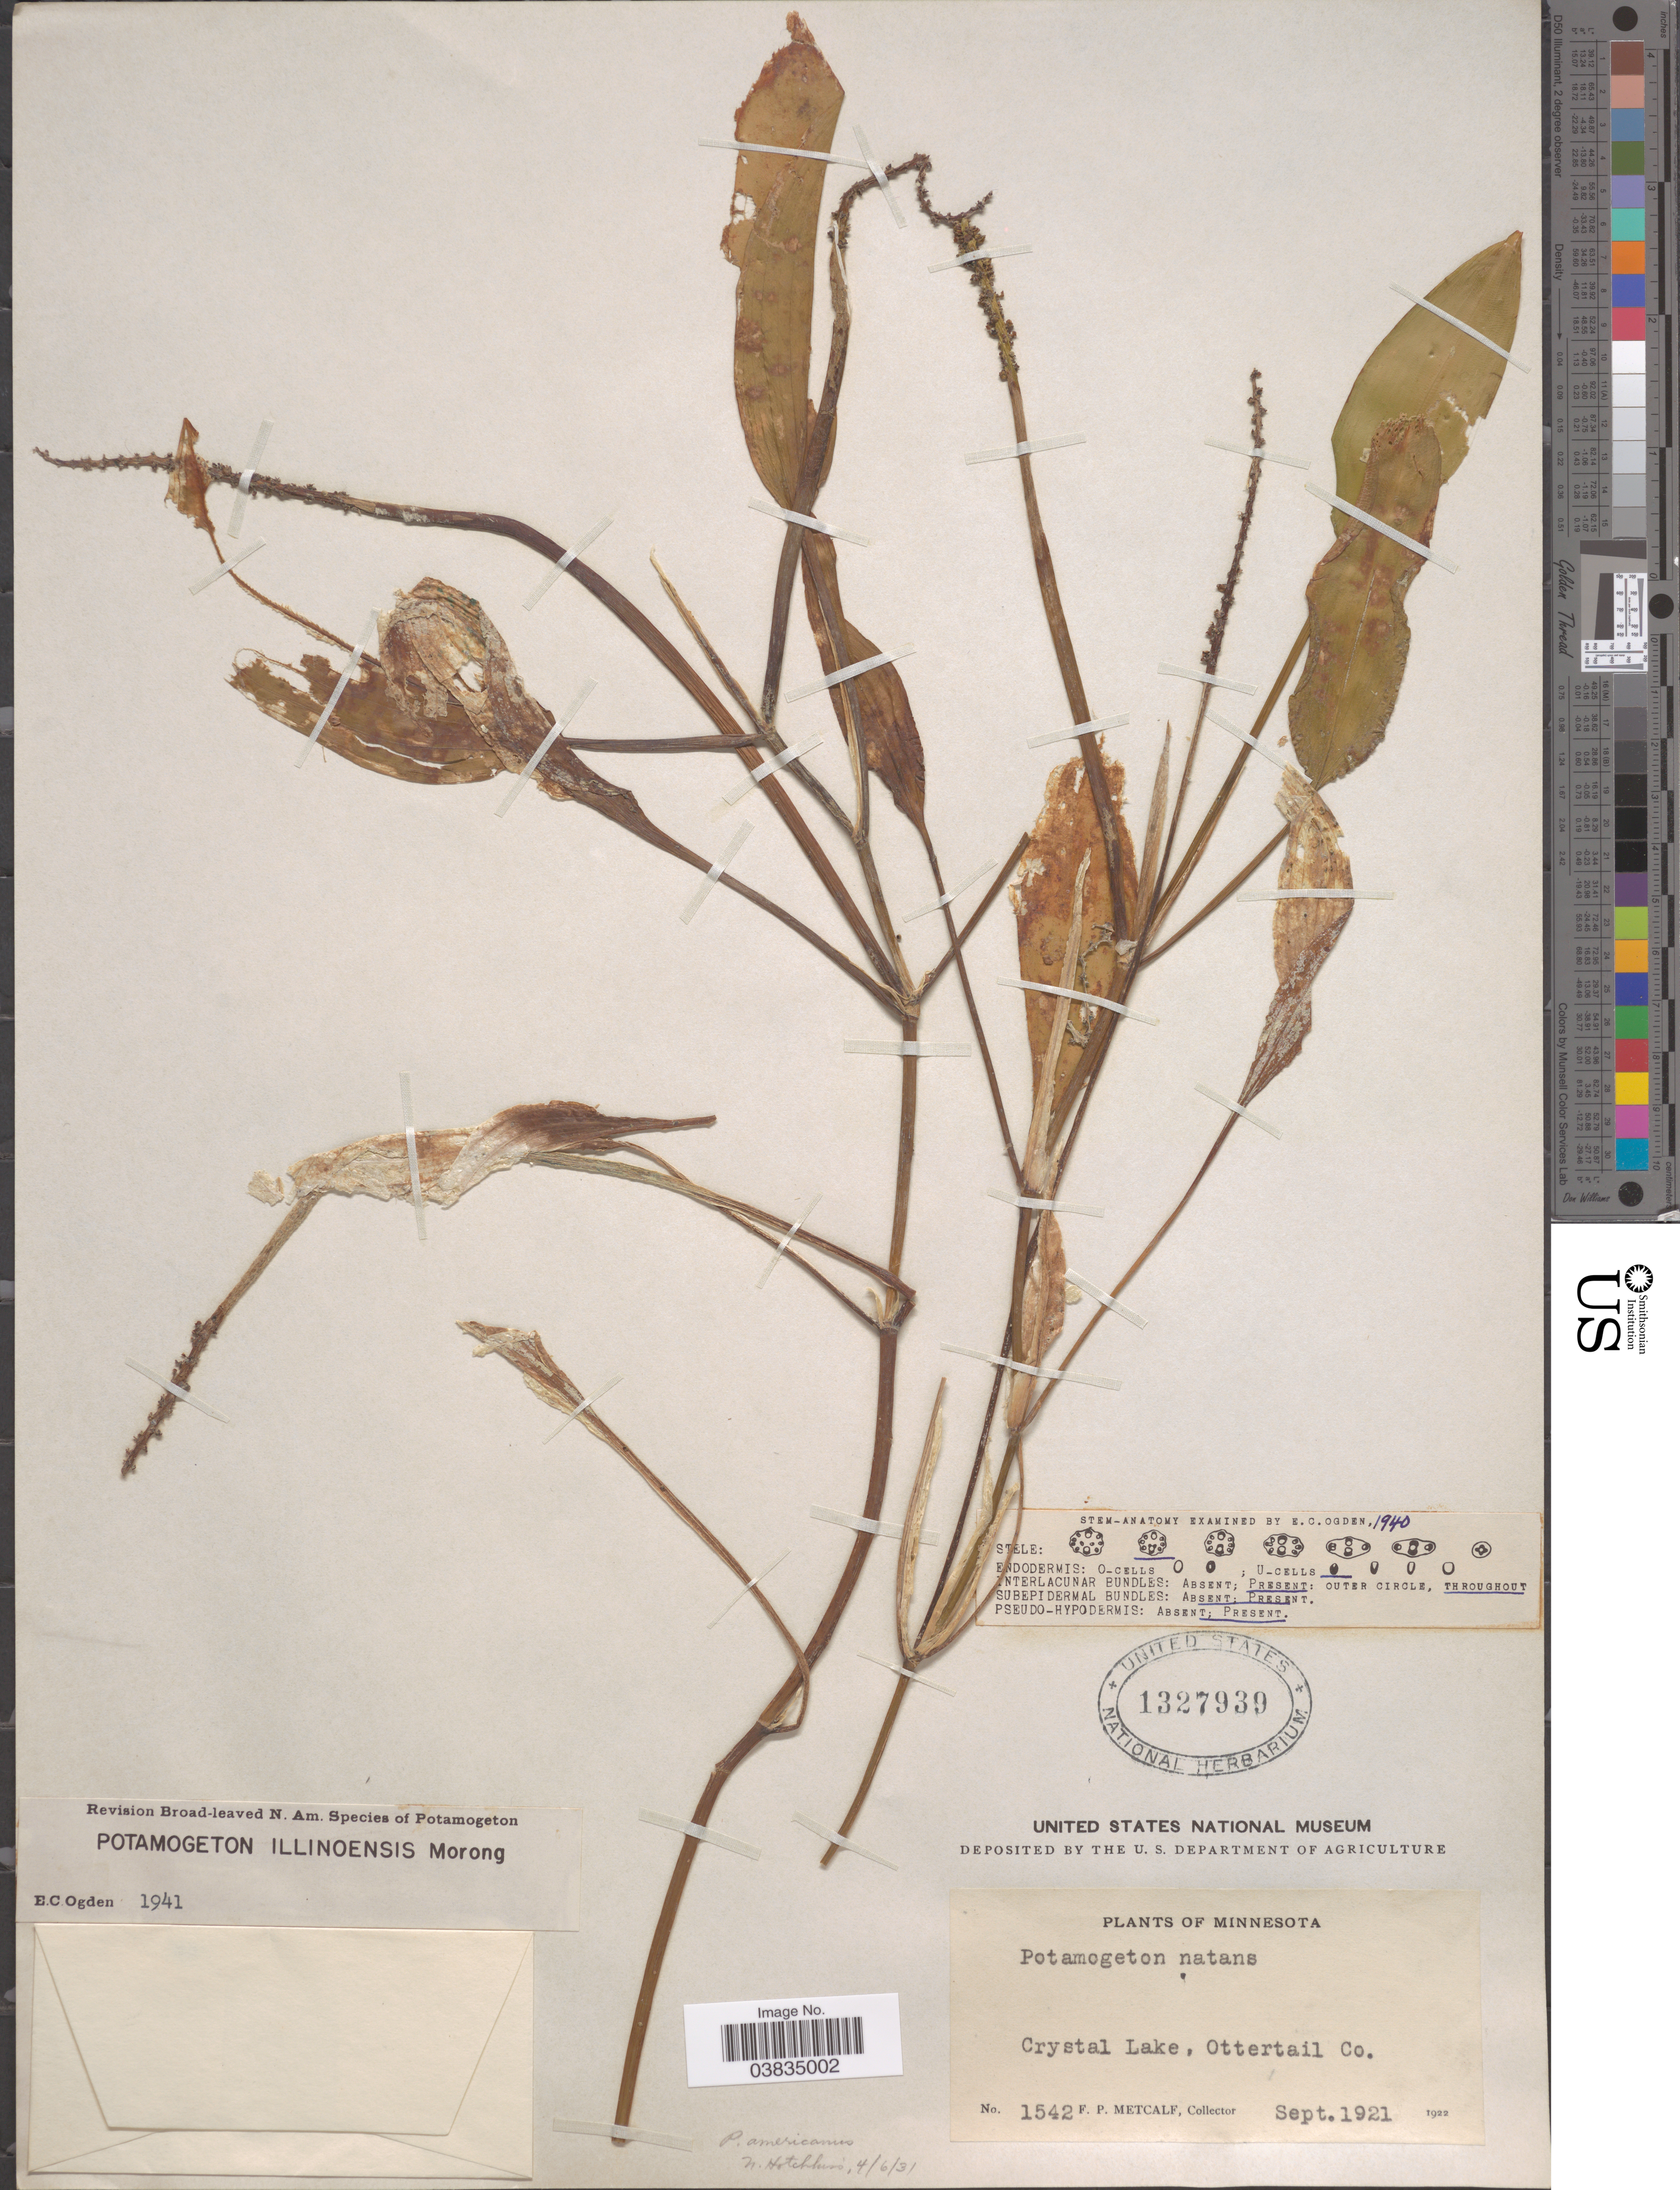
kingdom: Plantae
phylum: Tracheophyta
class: Liliopsida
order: Alismatales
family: Potamogetonaceae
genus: Potamogeton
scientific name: Potamogeton illinoensis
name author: Morong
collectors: F. Metcalf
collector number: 1542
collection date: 1921-09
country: United States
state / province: Minnesota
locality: Crystal Lake, Ottertail Co.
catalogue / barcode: US 1327939